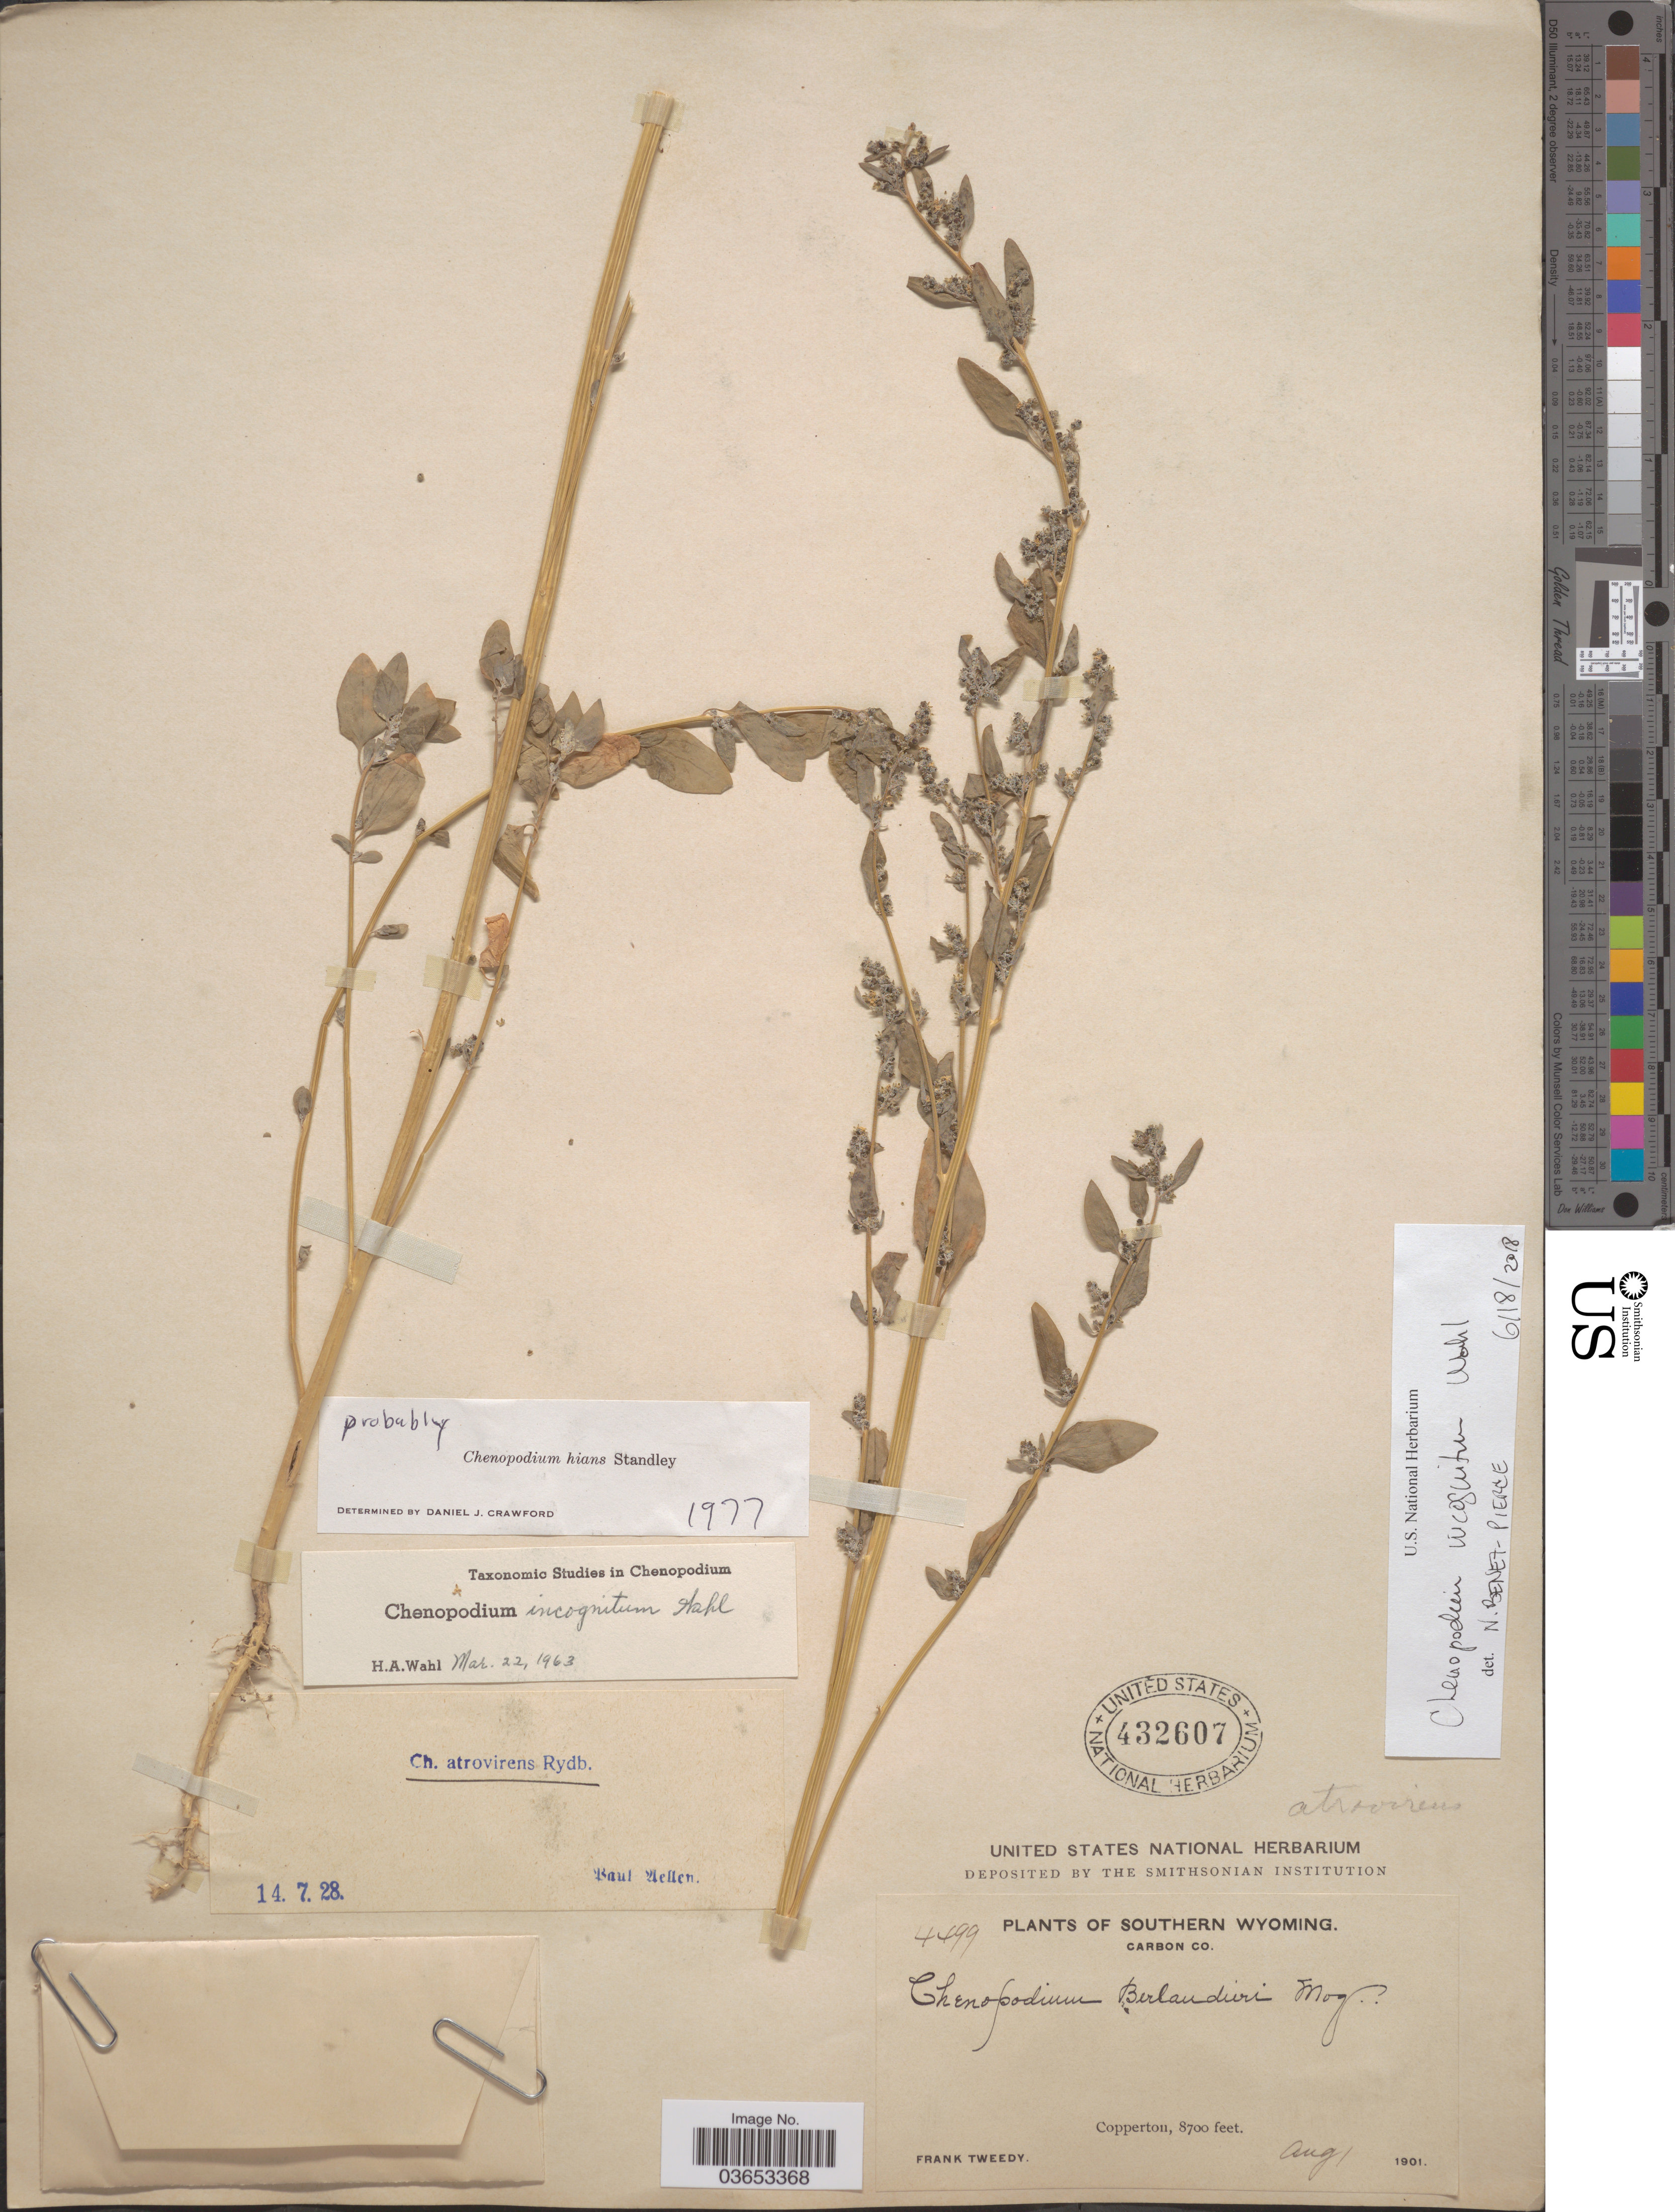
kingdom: Plantae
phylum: Tracheophyta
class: Magnoliopsida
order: Caryophyllales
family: Amaranthaceae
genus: Chenopodium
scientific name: Chenopodium incognitum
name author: Wahl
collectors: F. Tweedy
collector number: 4499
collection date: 1901-08-01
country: United States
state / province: Wyoming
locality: Southern Wyoming. Carbon Co. Copperton.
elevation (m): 2652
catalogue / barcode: US 432607